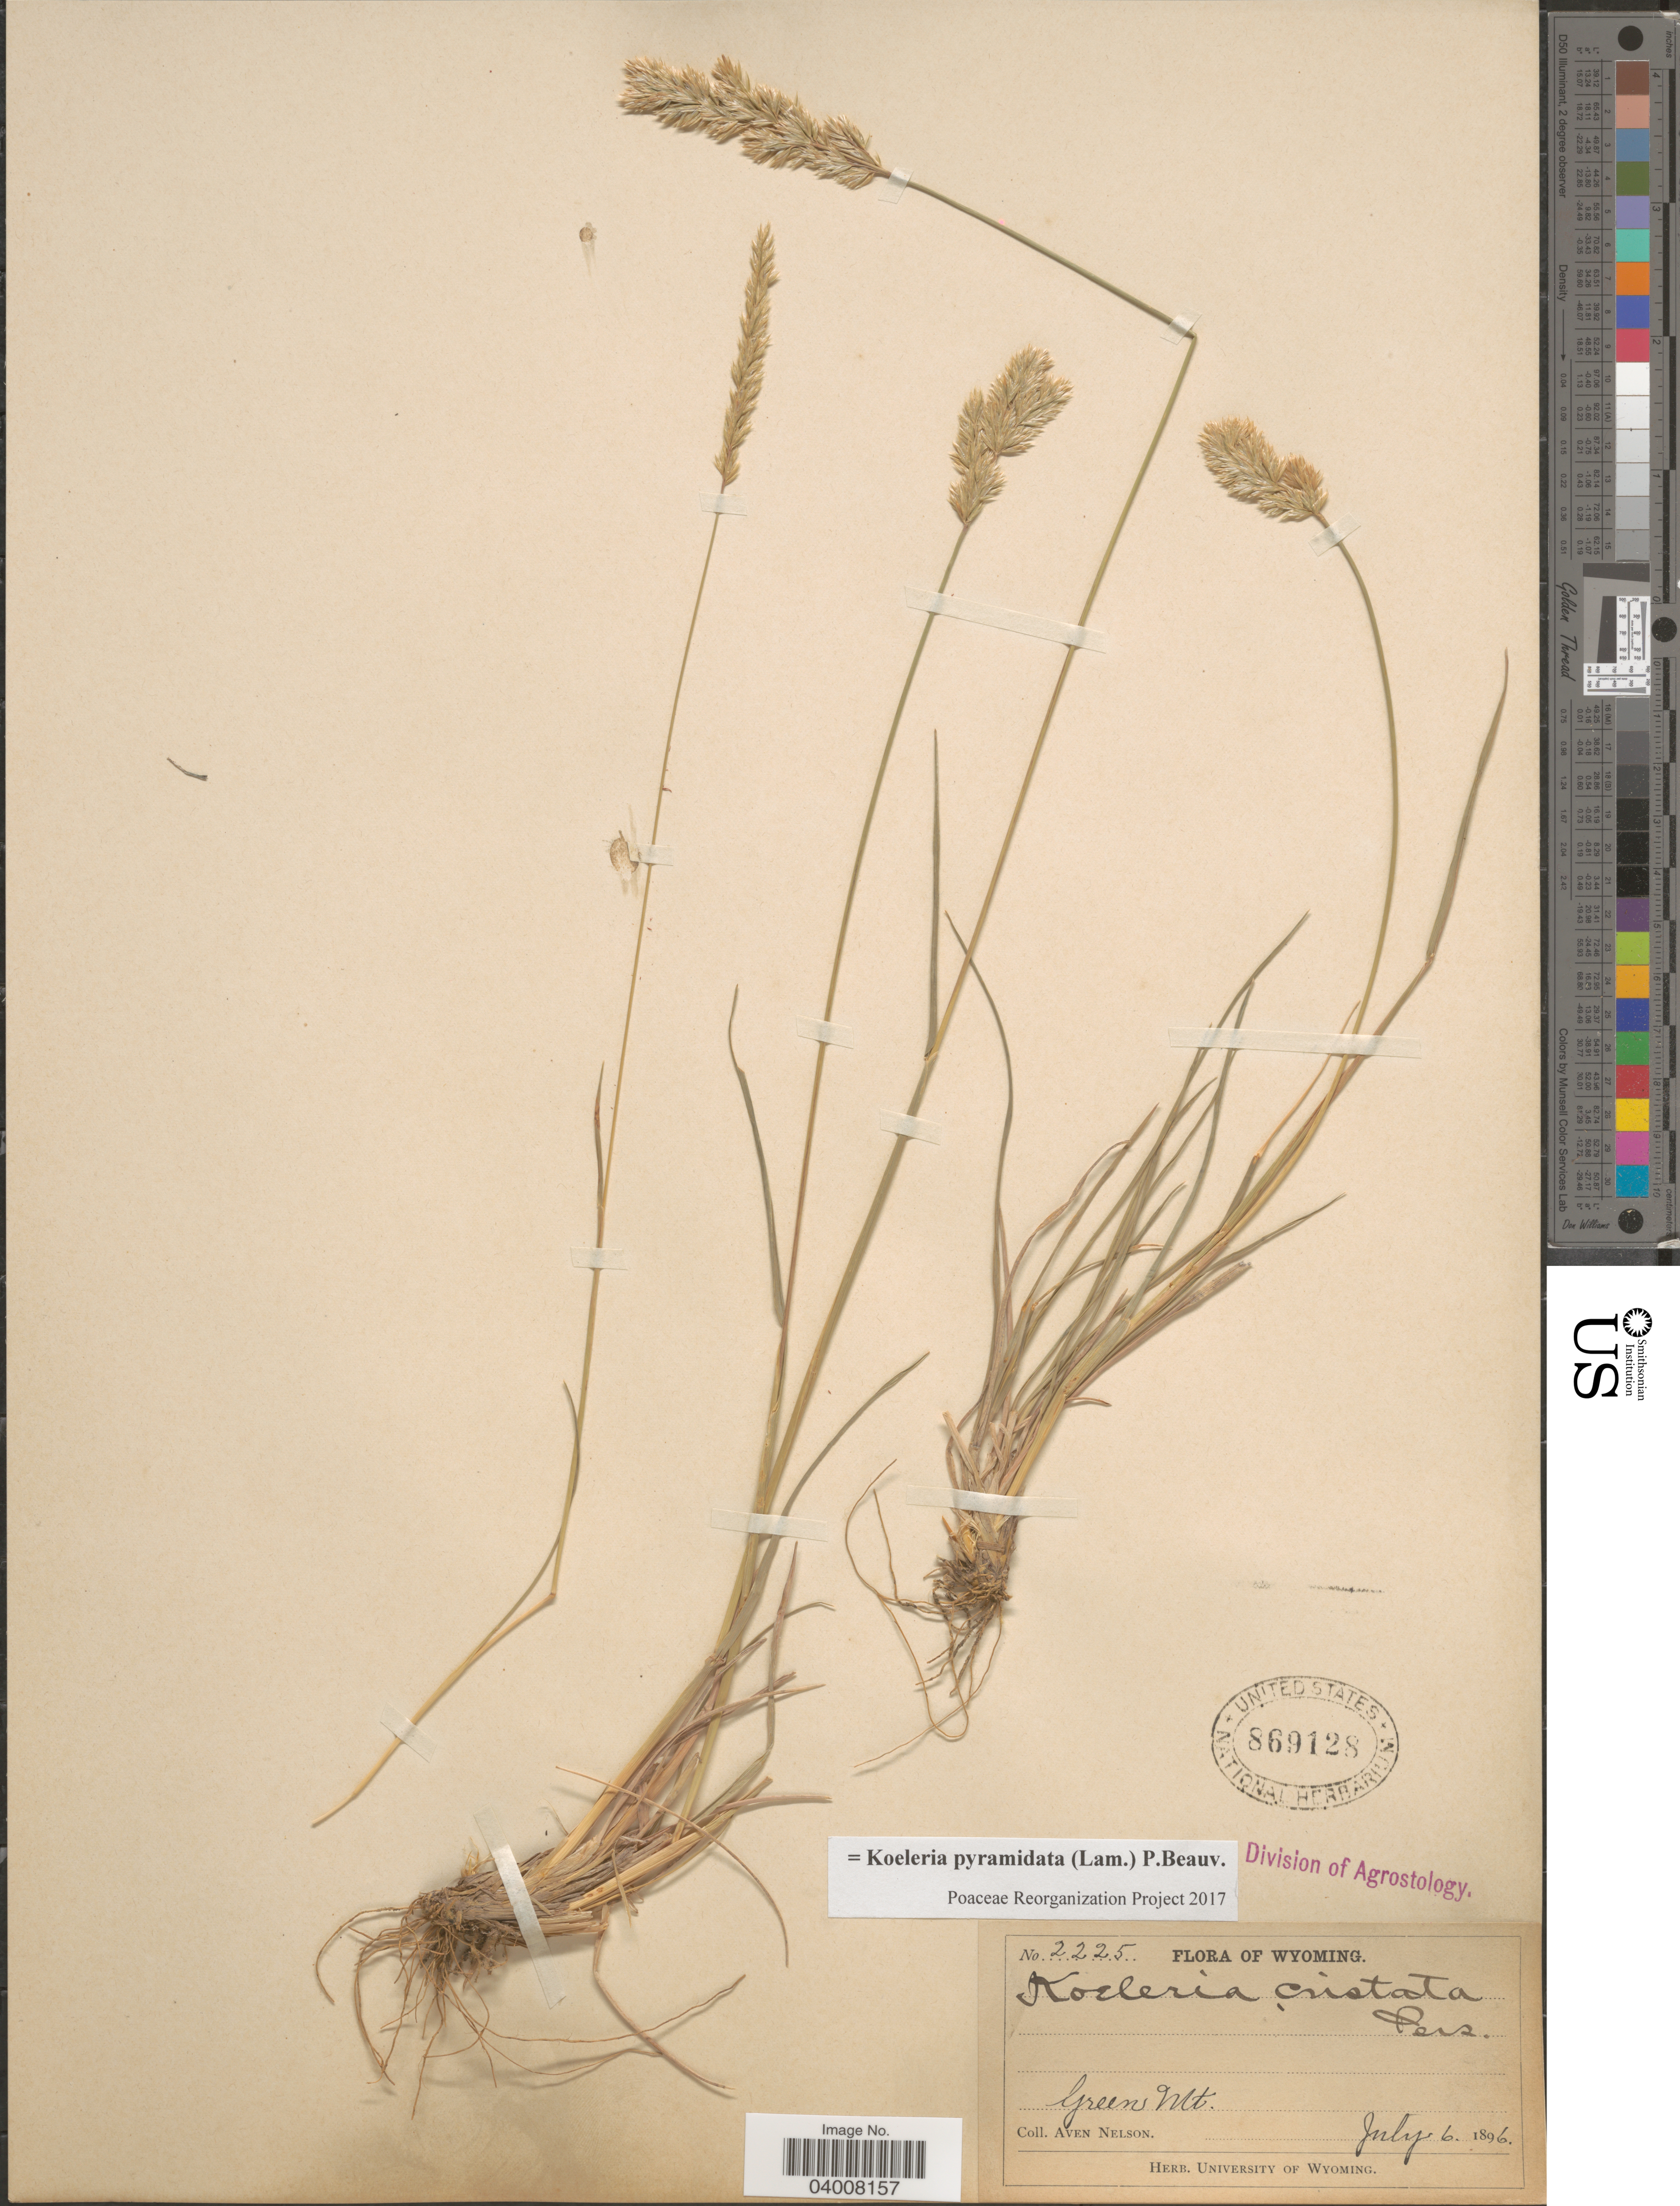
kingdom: Plantae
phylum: Tracheophyta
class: Liliopsida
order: Poales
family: Poaceae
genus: Koeleria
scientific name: Koeleria pyramidata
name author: (Lam.) P. Beauv.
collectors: A. Nelson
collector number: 2225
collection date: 1896-07-06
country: United States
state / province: Wyoming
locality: Green Mt.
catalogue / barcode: US 869128